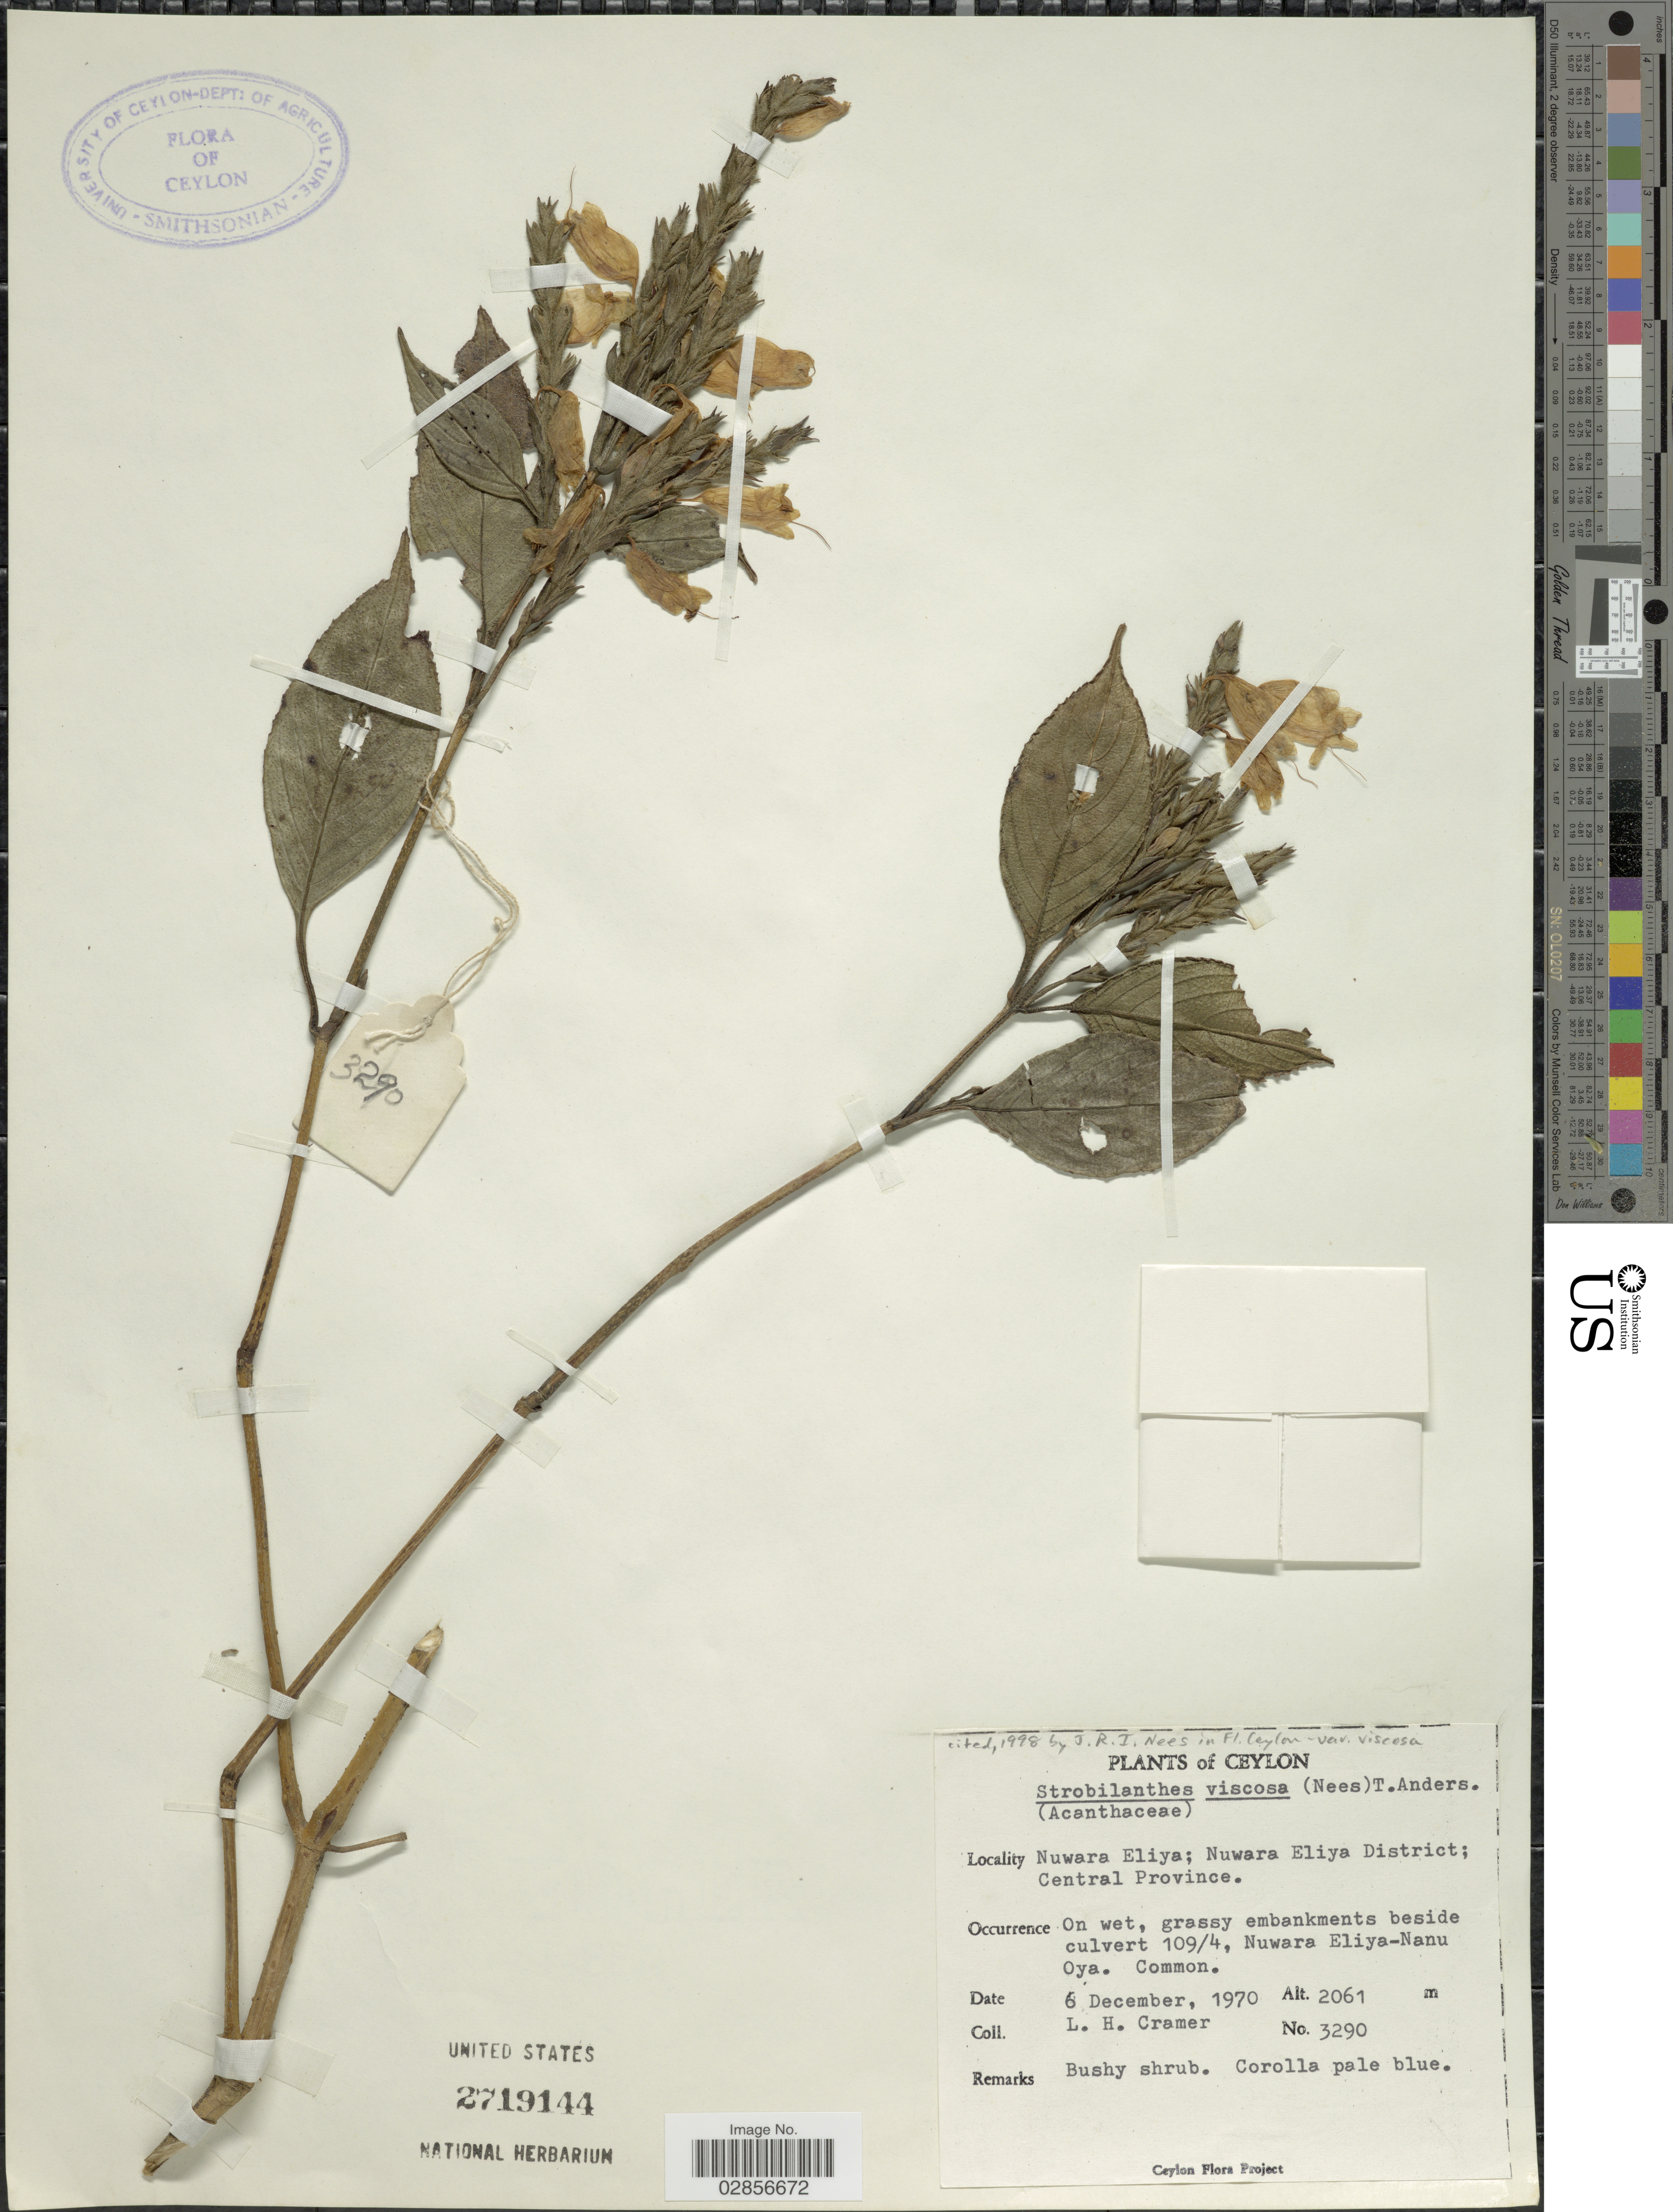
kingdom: Plantae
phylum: Tracheophyta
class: Magnoliopsida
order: Lamiales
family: Acanthaceae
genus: Strobilanthes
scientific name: Strobilanthes viscosa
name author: T. Anderson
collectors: L. H. Cramer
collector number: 3290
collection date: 1970-12-06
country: Sri Lanka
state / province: Central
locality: Ceylon, Nuwara Eliya; Nuwara Eliya District; Central Province. On wet, grassy embankments beside culvert 109/4, Nuwara Eliya-Nanu Oya.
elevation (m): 2061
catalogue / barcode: US 2719144